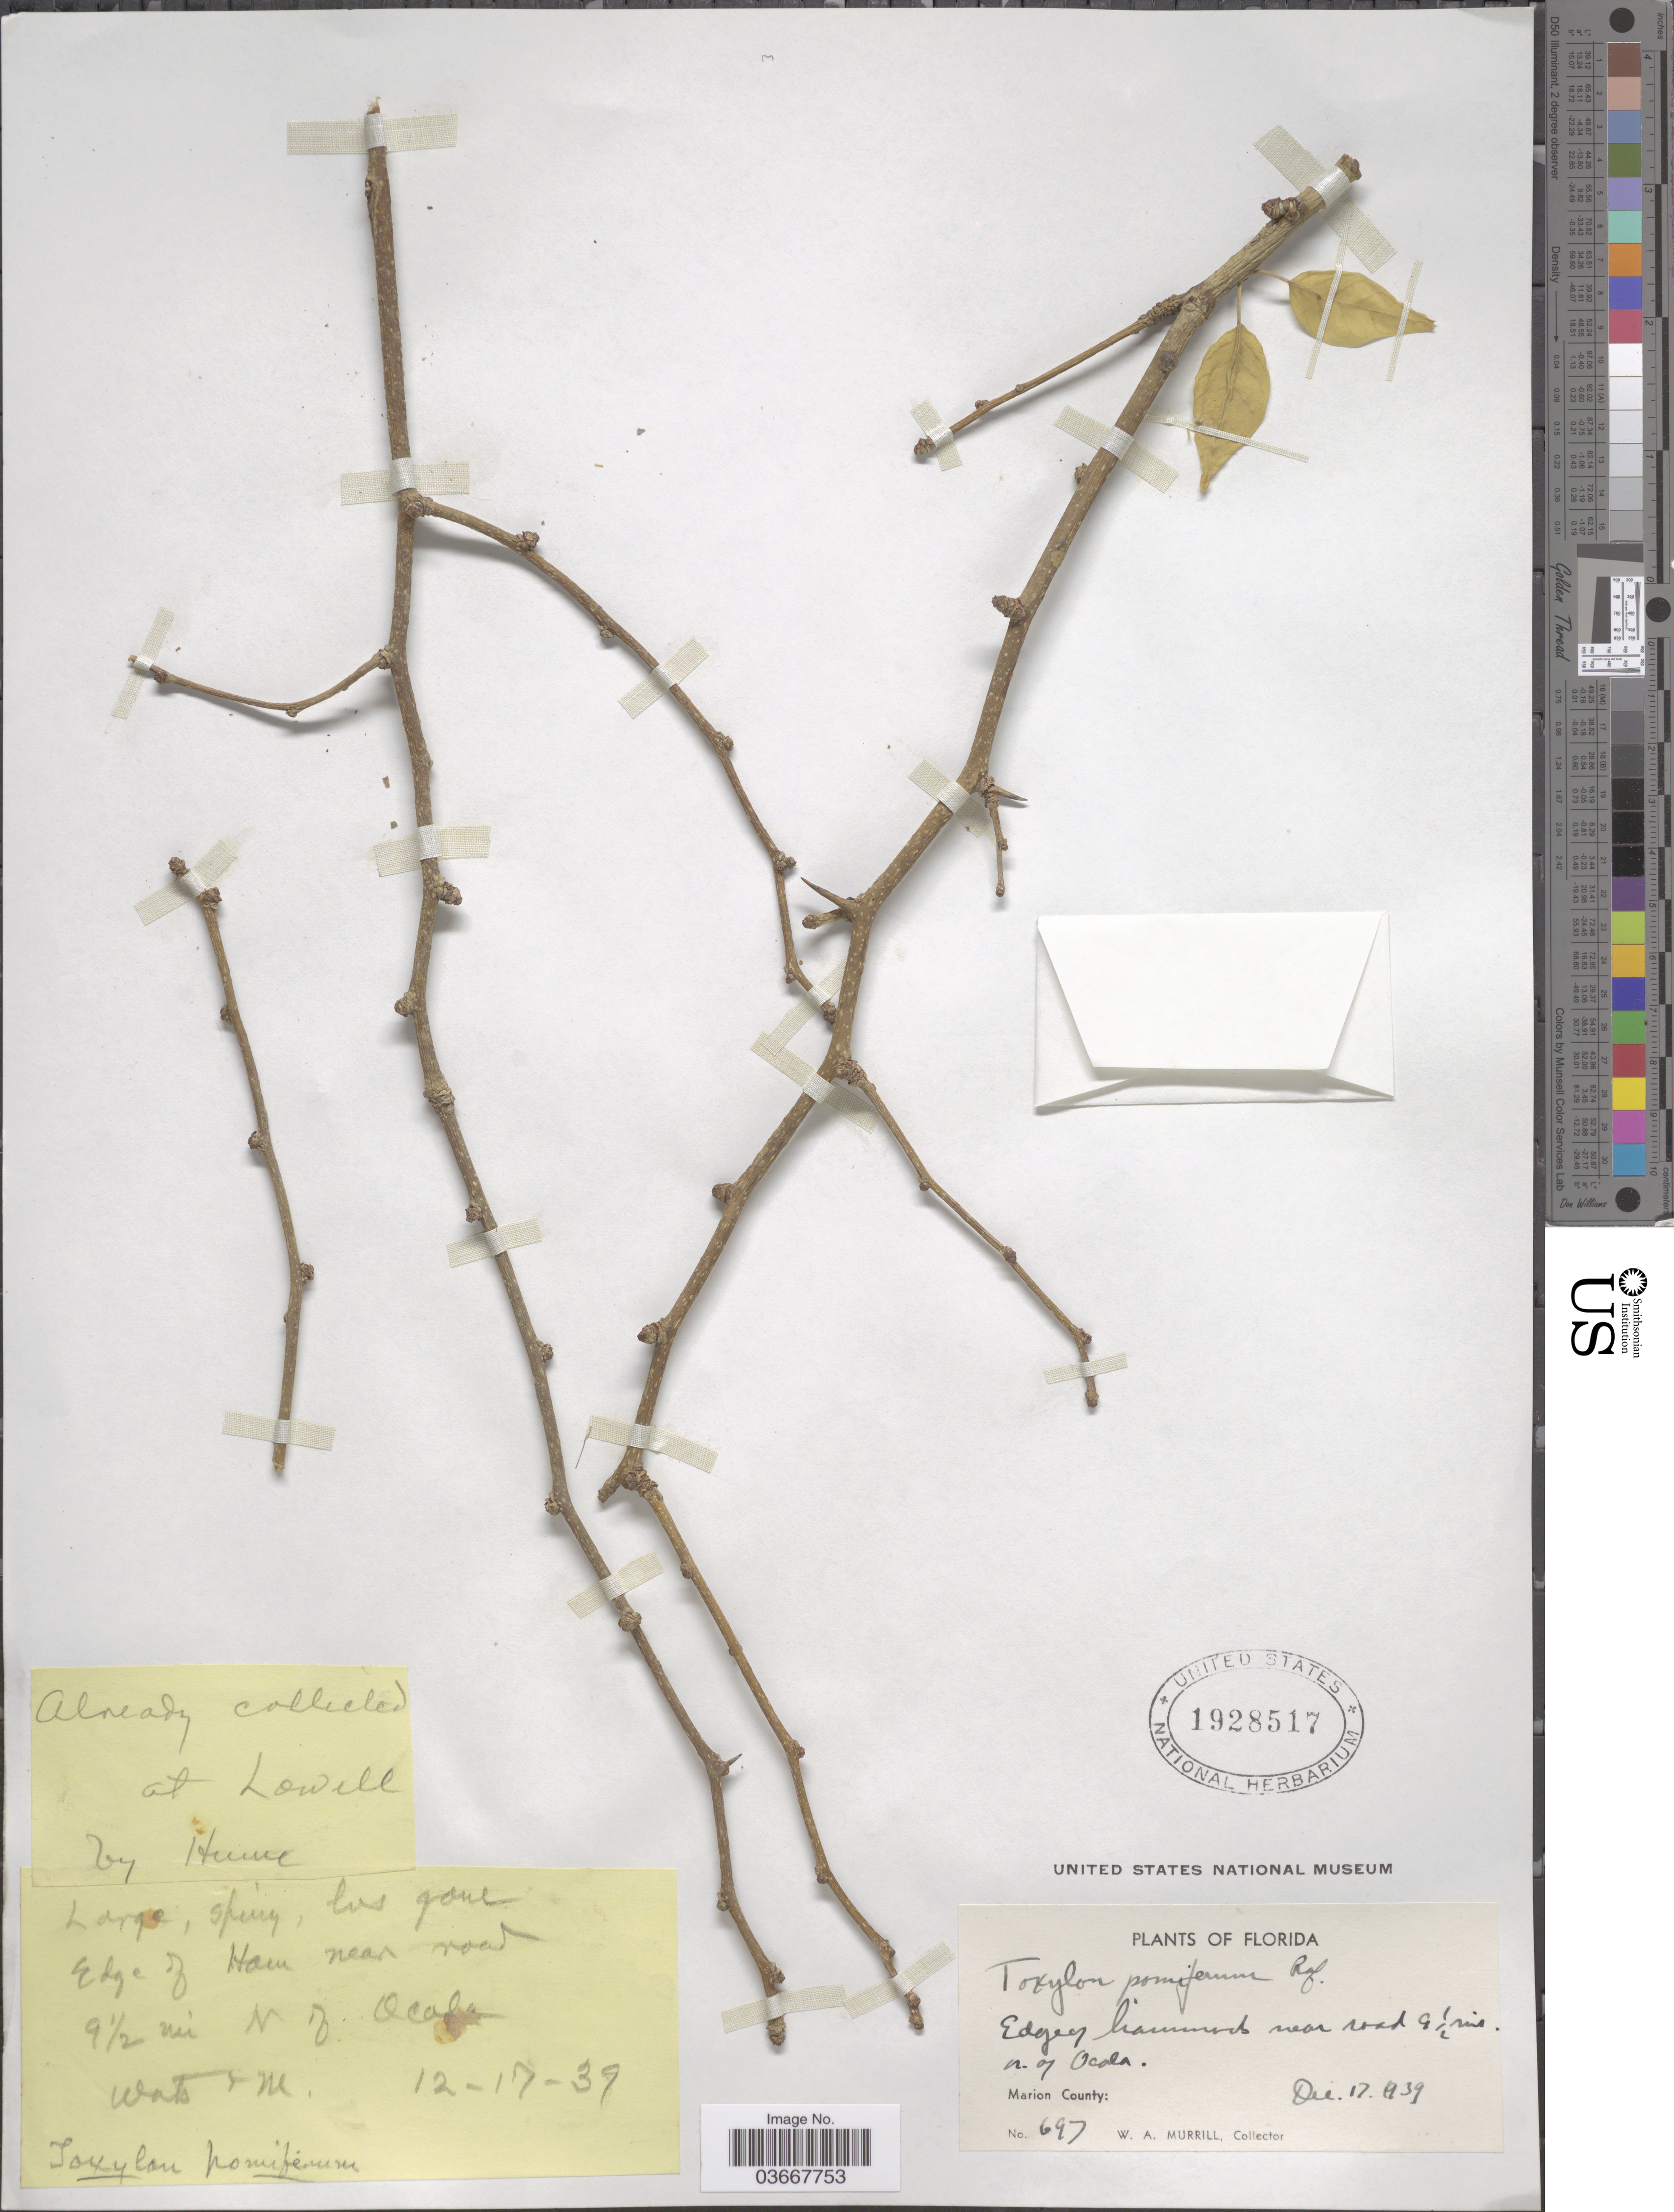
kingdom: Plantae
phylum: Tracheophyta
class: Magnoliopsida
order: Rosales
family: Moraceae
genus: Maclura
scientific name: Maclura pomifera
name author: (Raf.) C.K. Schneid.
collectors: W. A. Murrill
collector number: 697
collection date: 1939-12-17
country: United States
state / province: Florida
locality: Marion County. Edge of hammock near road 9½mi. n. of Ocala.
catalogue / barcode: US 1928517